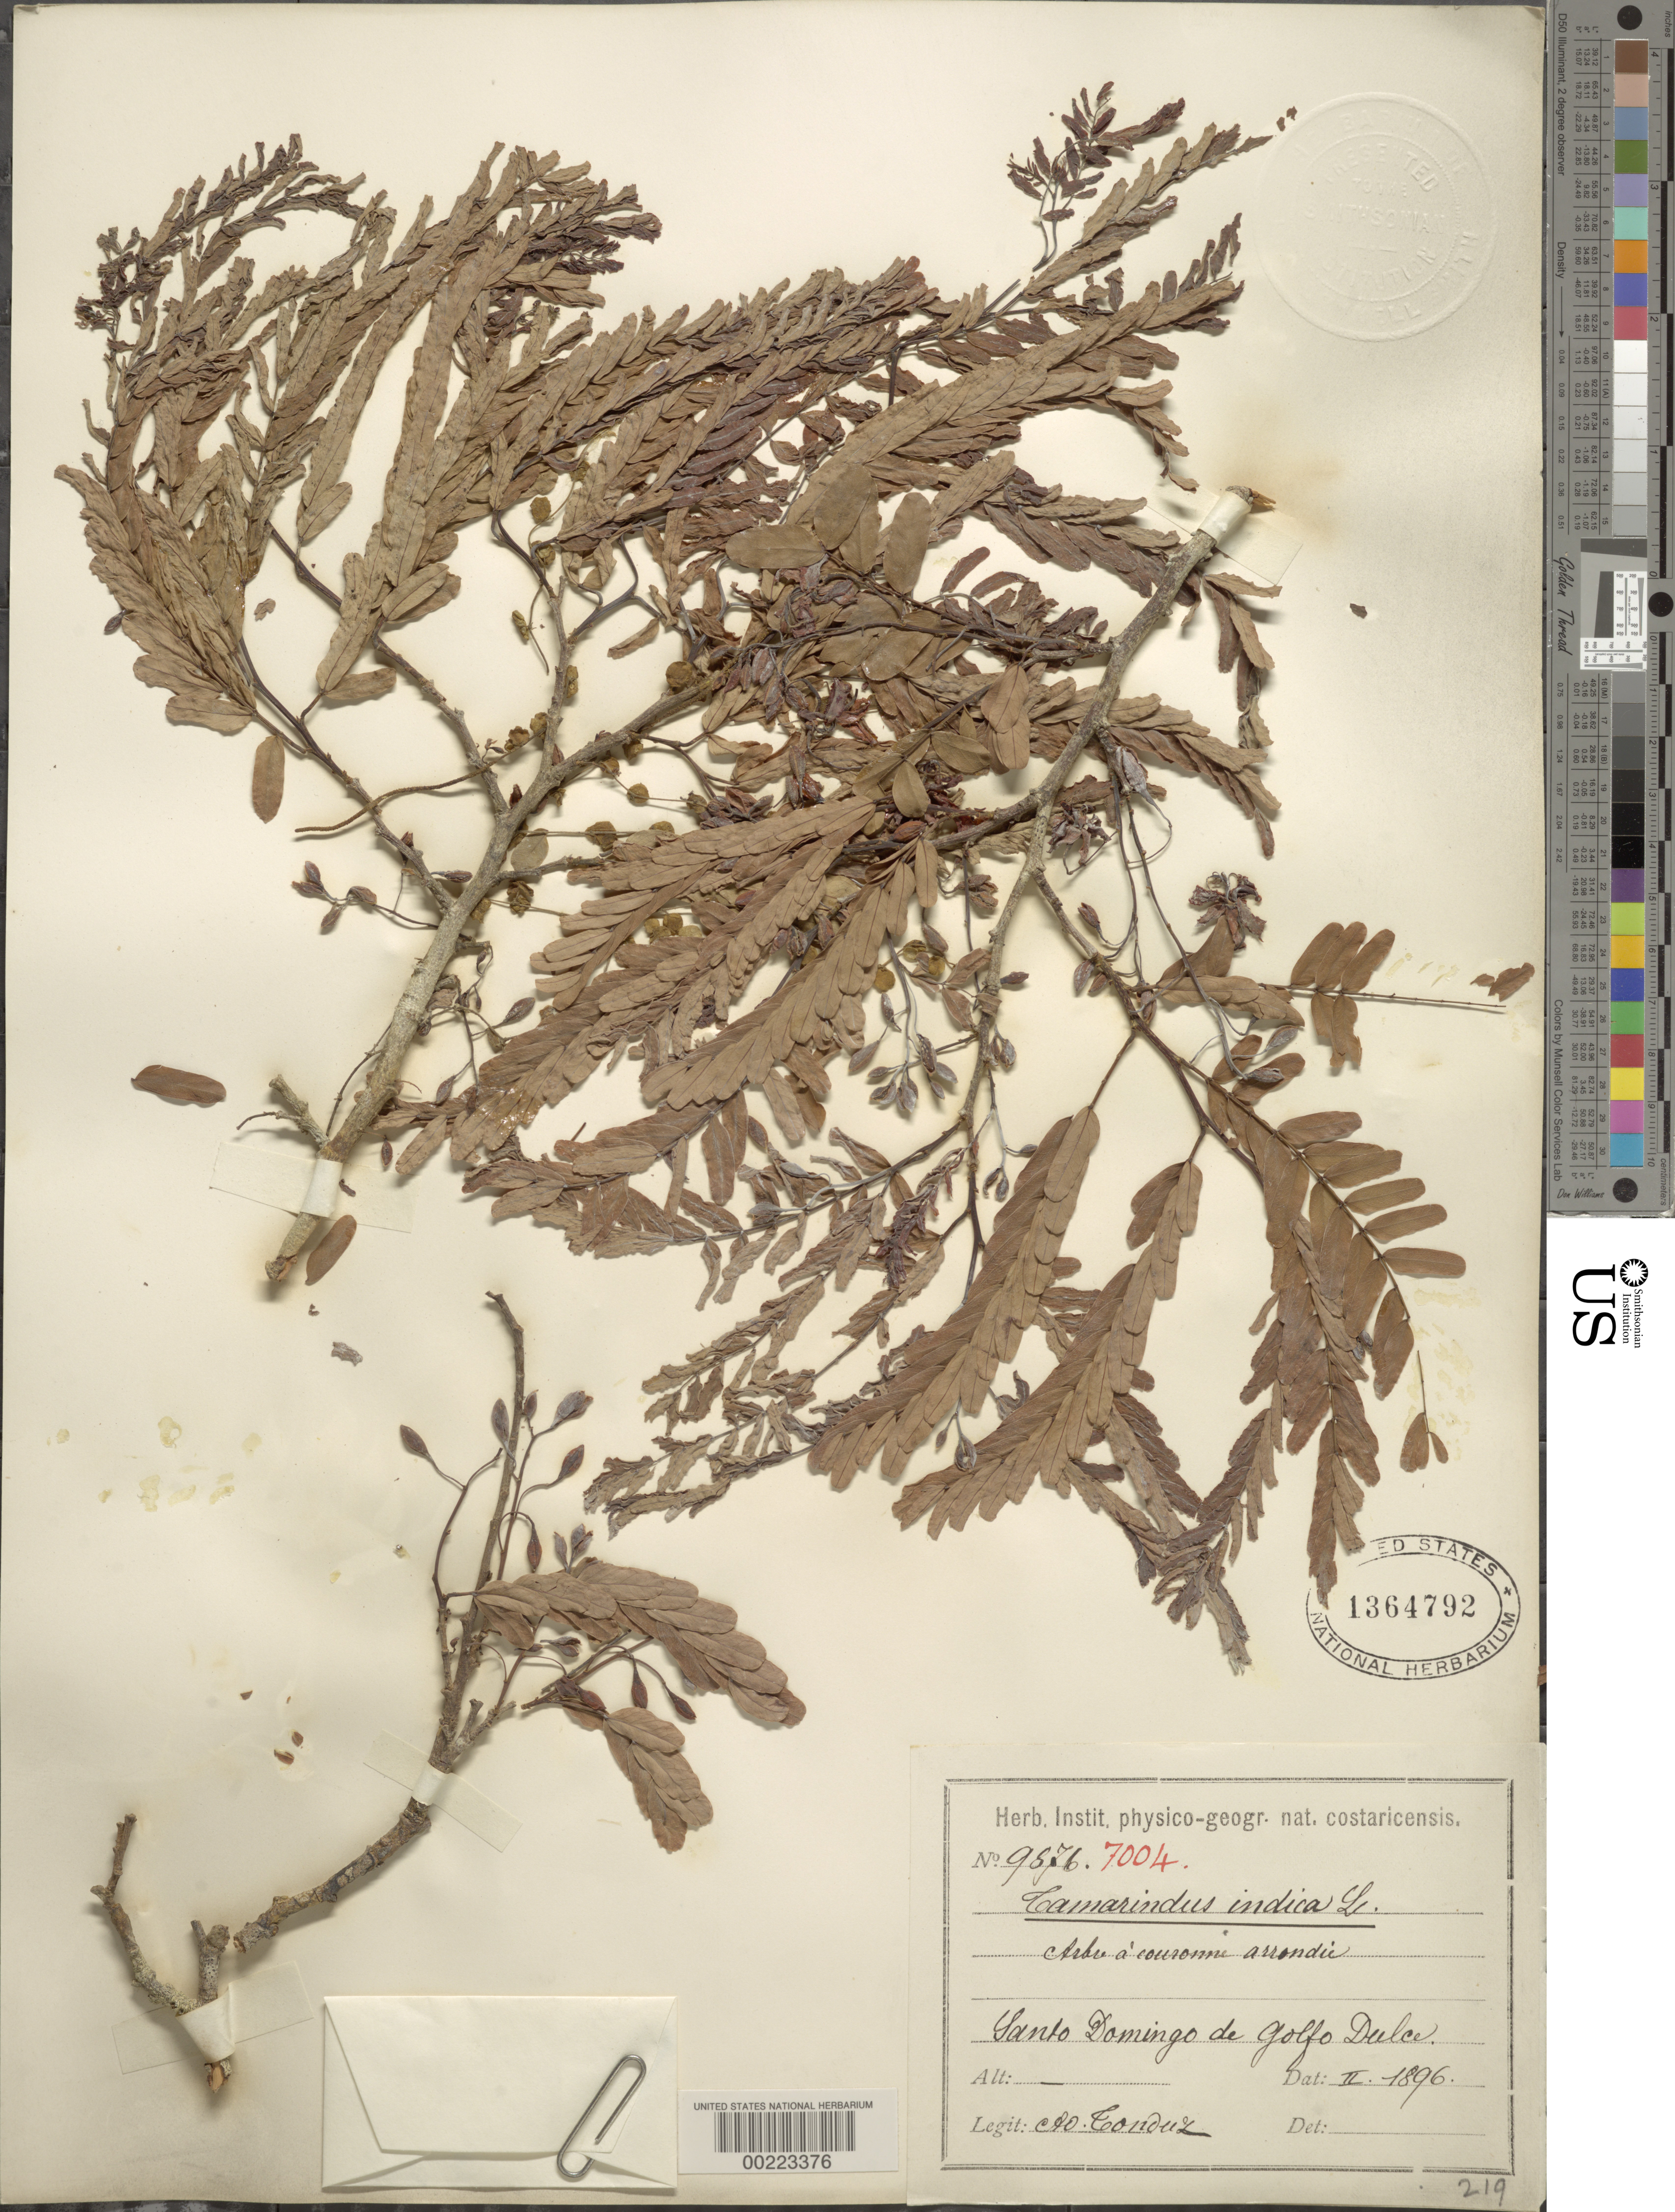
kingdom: Plantae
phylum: Tracheophyta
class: Magnoliopsida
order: Fabales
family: Fabaceae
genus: Tamarindus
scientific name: Tamarindus indica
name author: L.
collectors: A. Tonduz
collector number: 7004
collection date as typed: Feb 1896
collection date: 1896-02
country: Costa Rica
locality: Santo Domingo de Golfo Dulce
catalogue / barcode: US 1364792